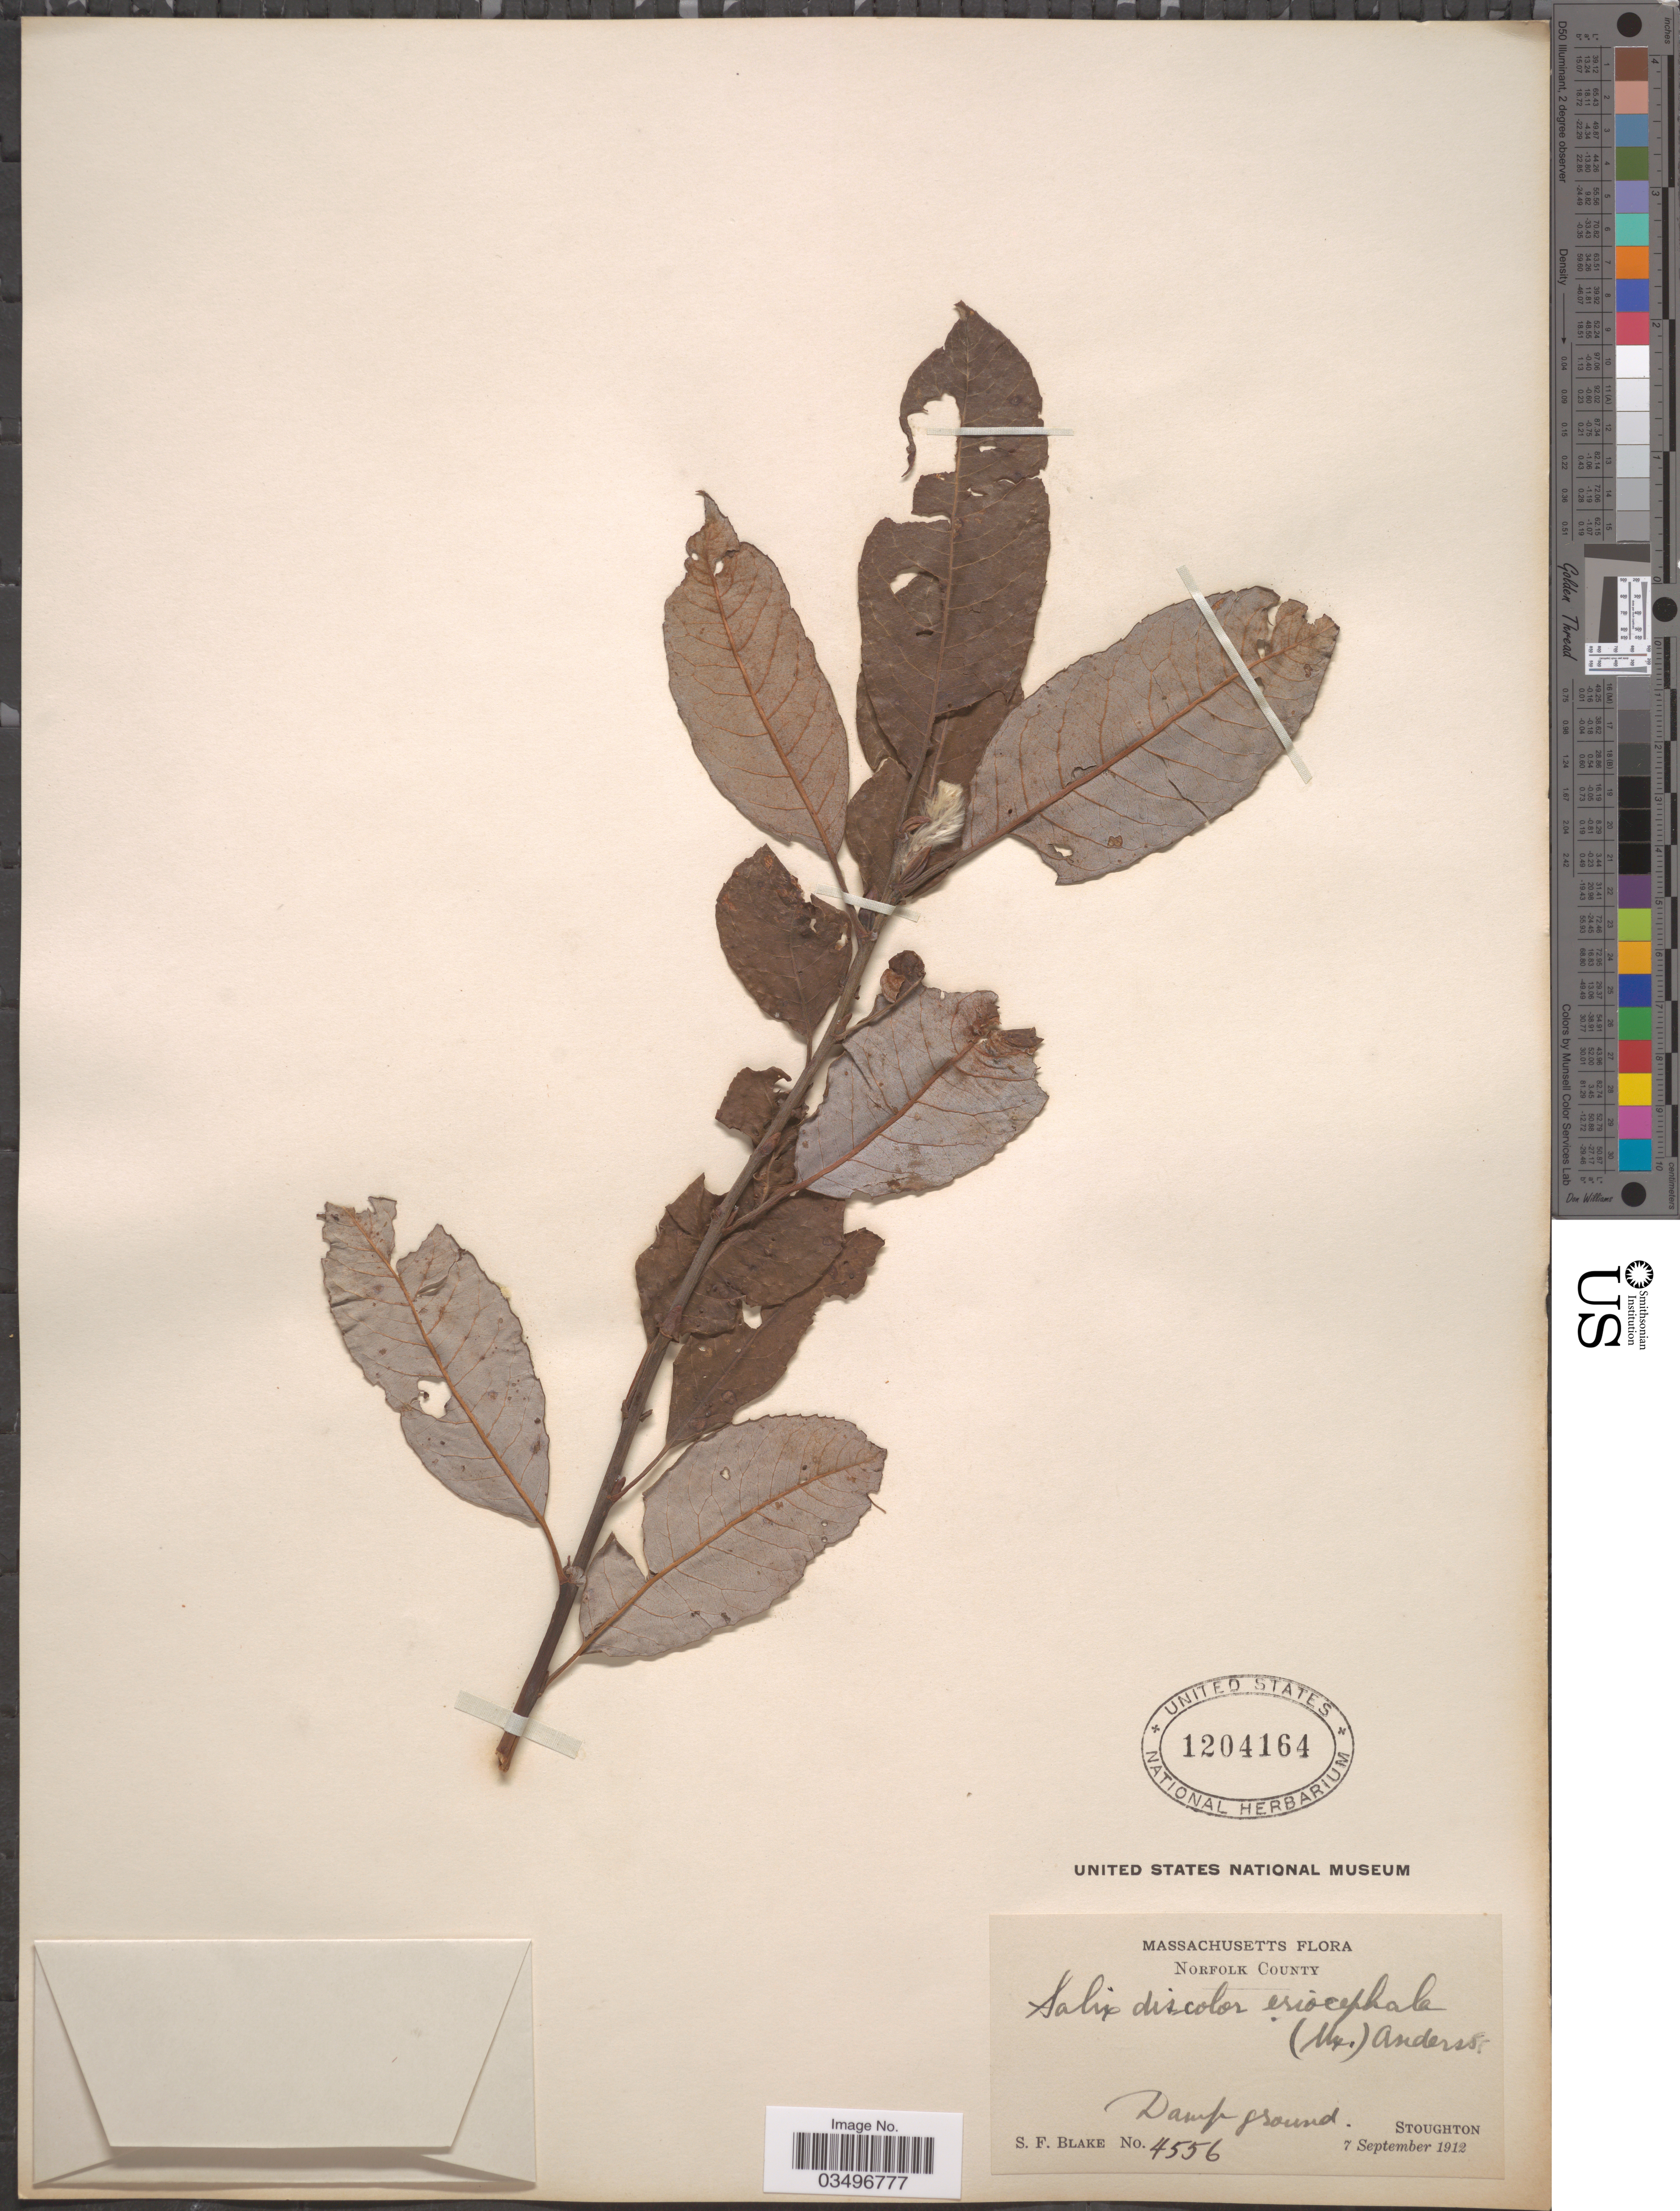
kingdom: Plantae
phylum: Tracheophyta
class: Magnoliopsida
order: Malpighiales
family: Salicaceae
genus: Salix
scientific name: Salix discolor var. eriocephala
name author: (Michx.) Andersson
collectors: S. Blake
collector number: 4556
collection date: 1912-09-07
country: United States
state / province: Massachusetts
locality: Norfolk County. Stoughton.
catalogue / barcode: US 1204164